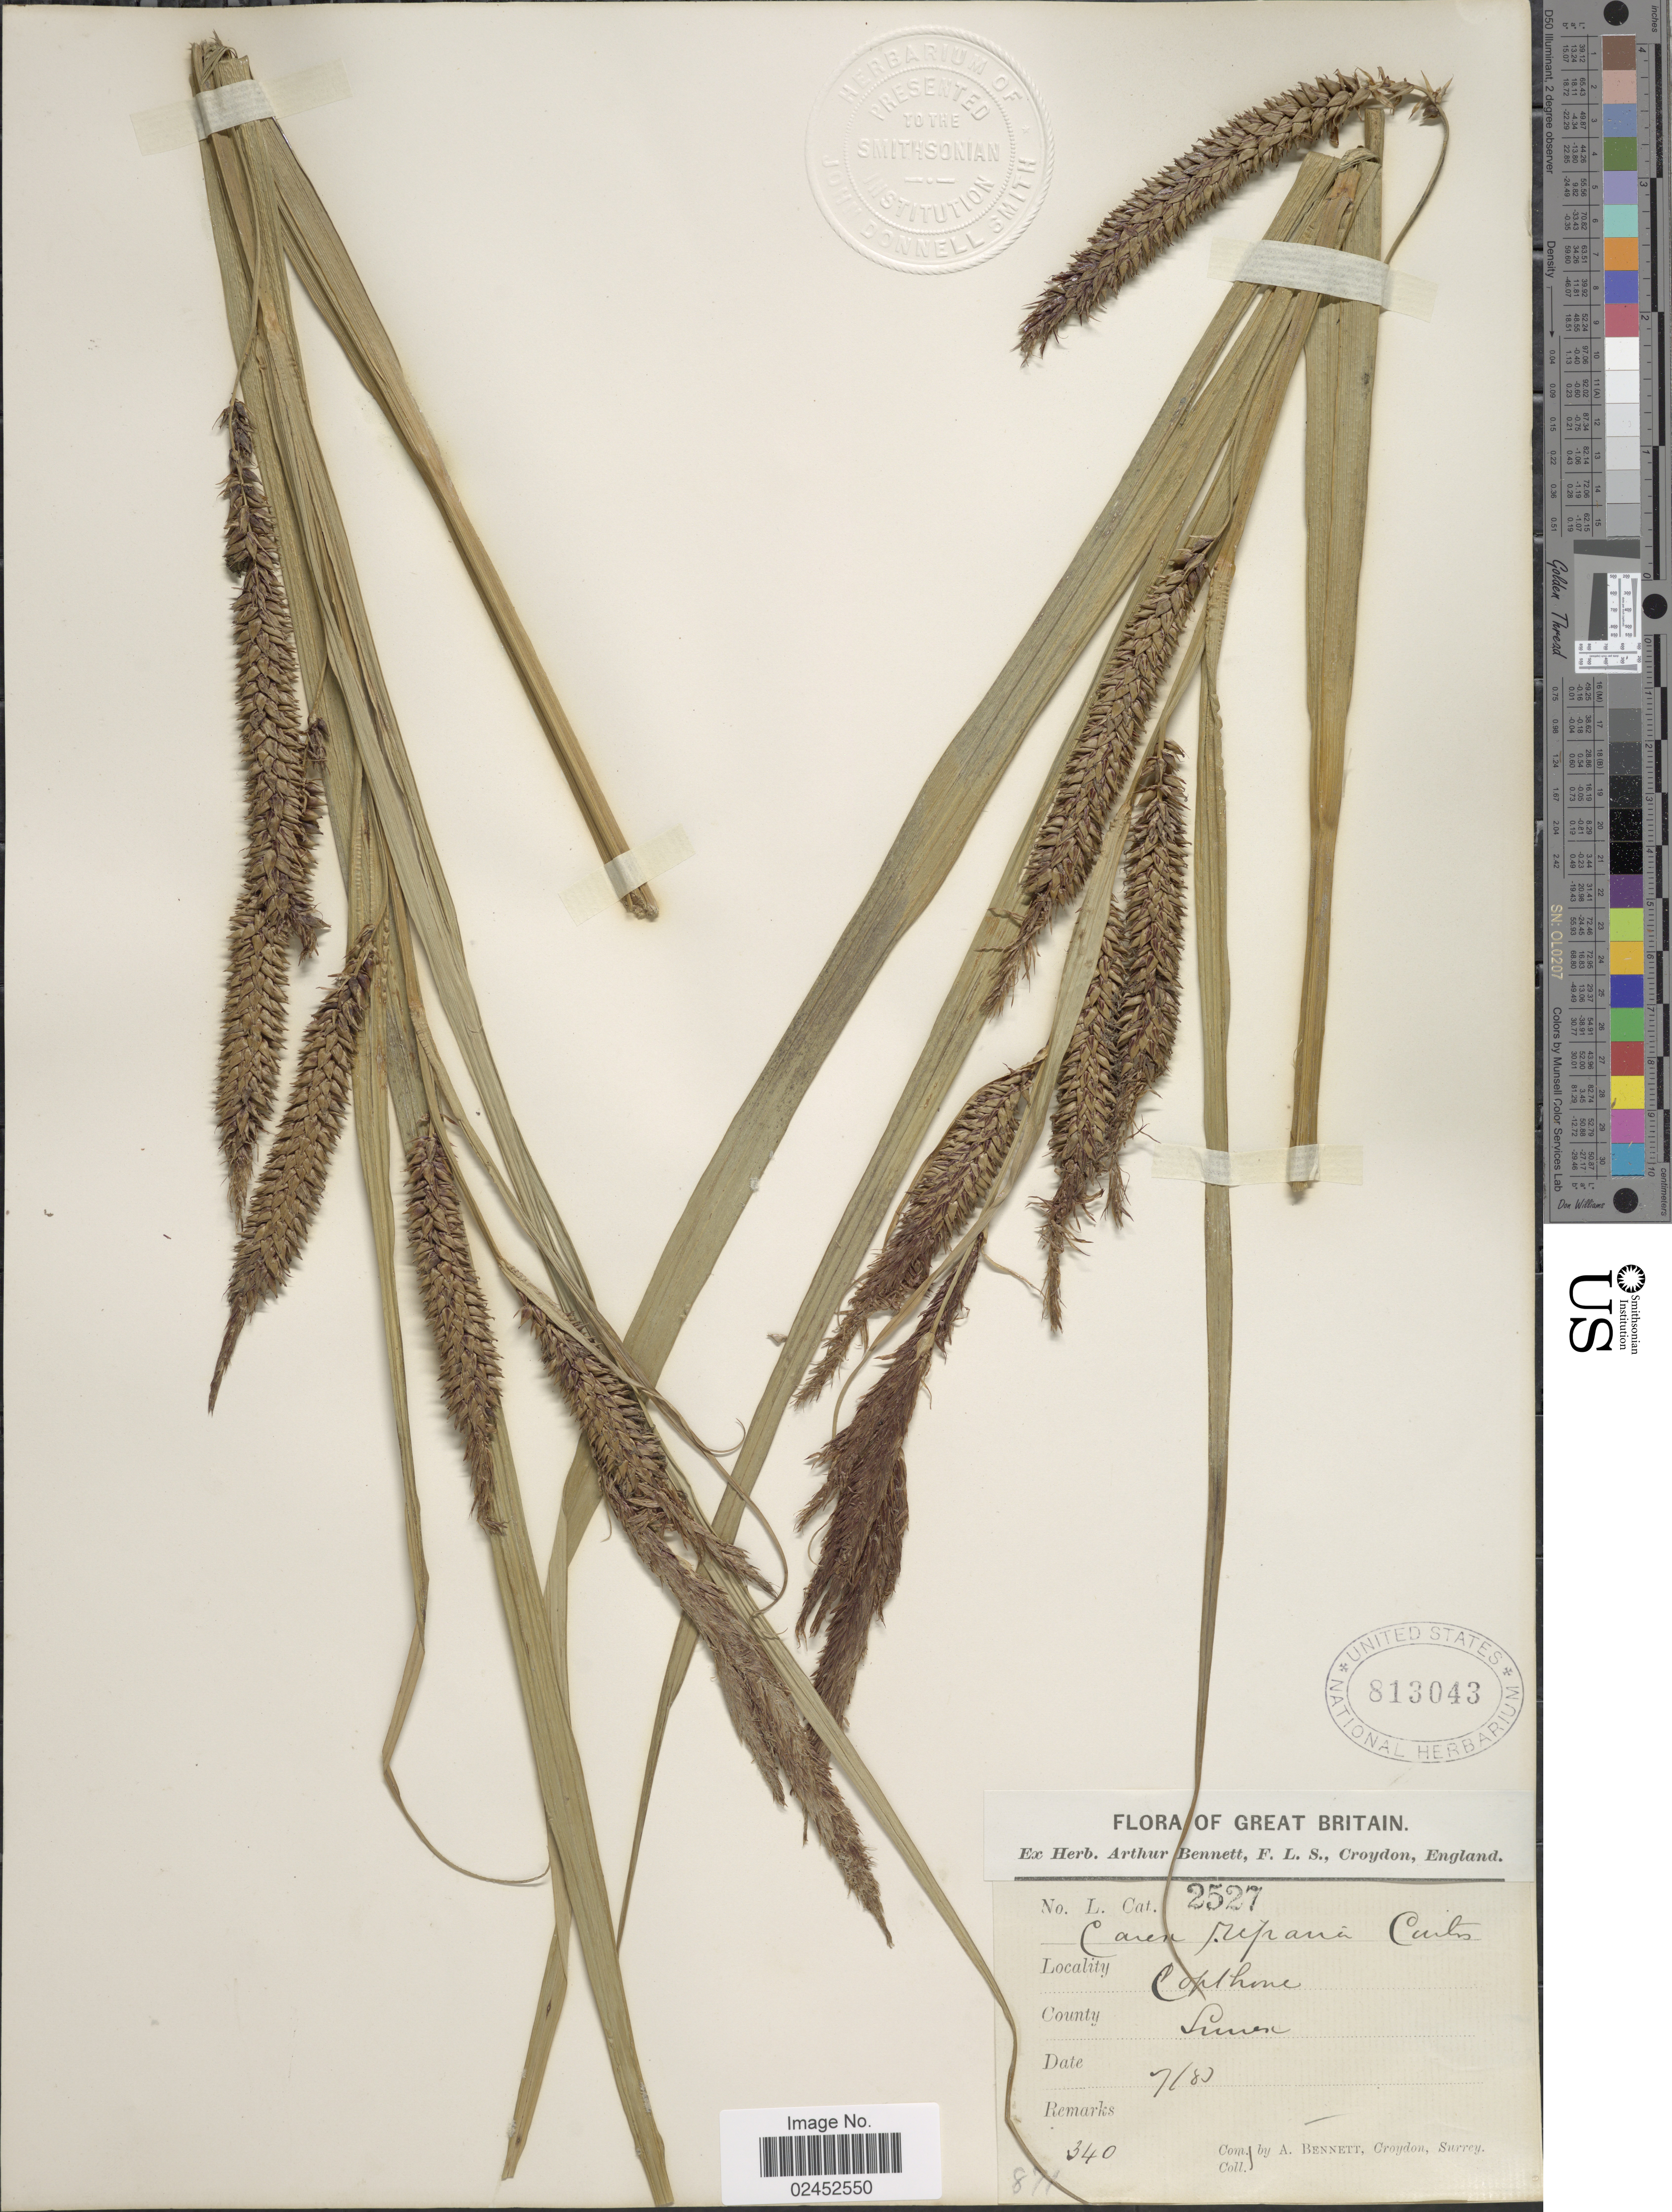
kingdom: Plantae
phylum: Tracheophyta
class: Liliopsida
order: Poales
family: Cyperaceae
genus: Carex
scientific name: Carex riparia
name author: Curtis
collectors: A. Bennett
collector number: L. Cat. 2527?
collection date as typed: Transcribed d/m/y: /7/80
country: United Kingdom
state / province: England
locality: Great Brittain, Copthorne, County Sussex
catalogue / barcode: US 813043